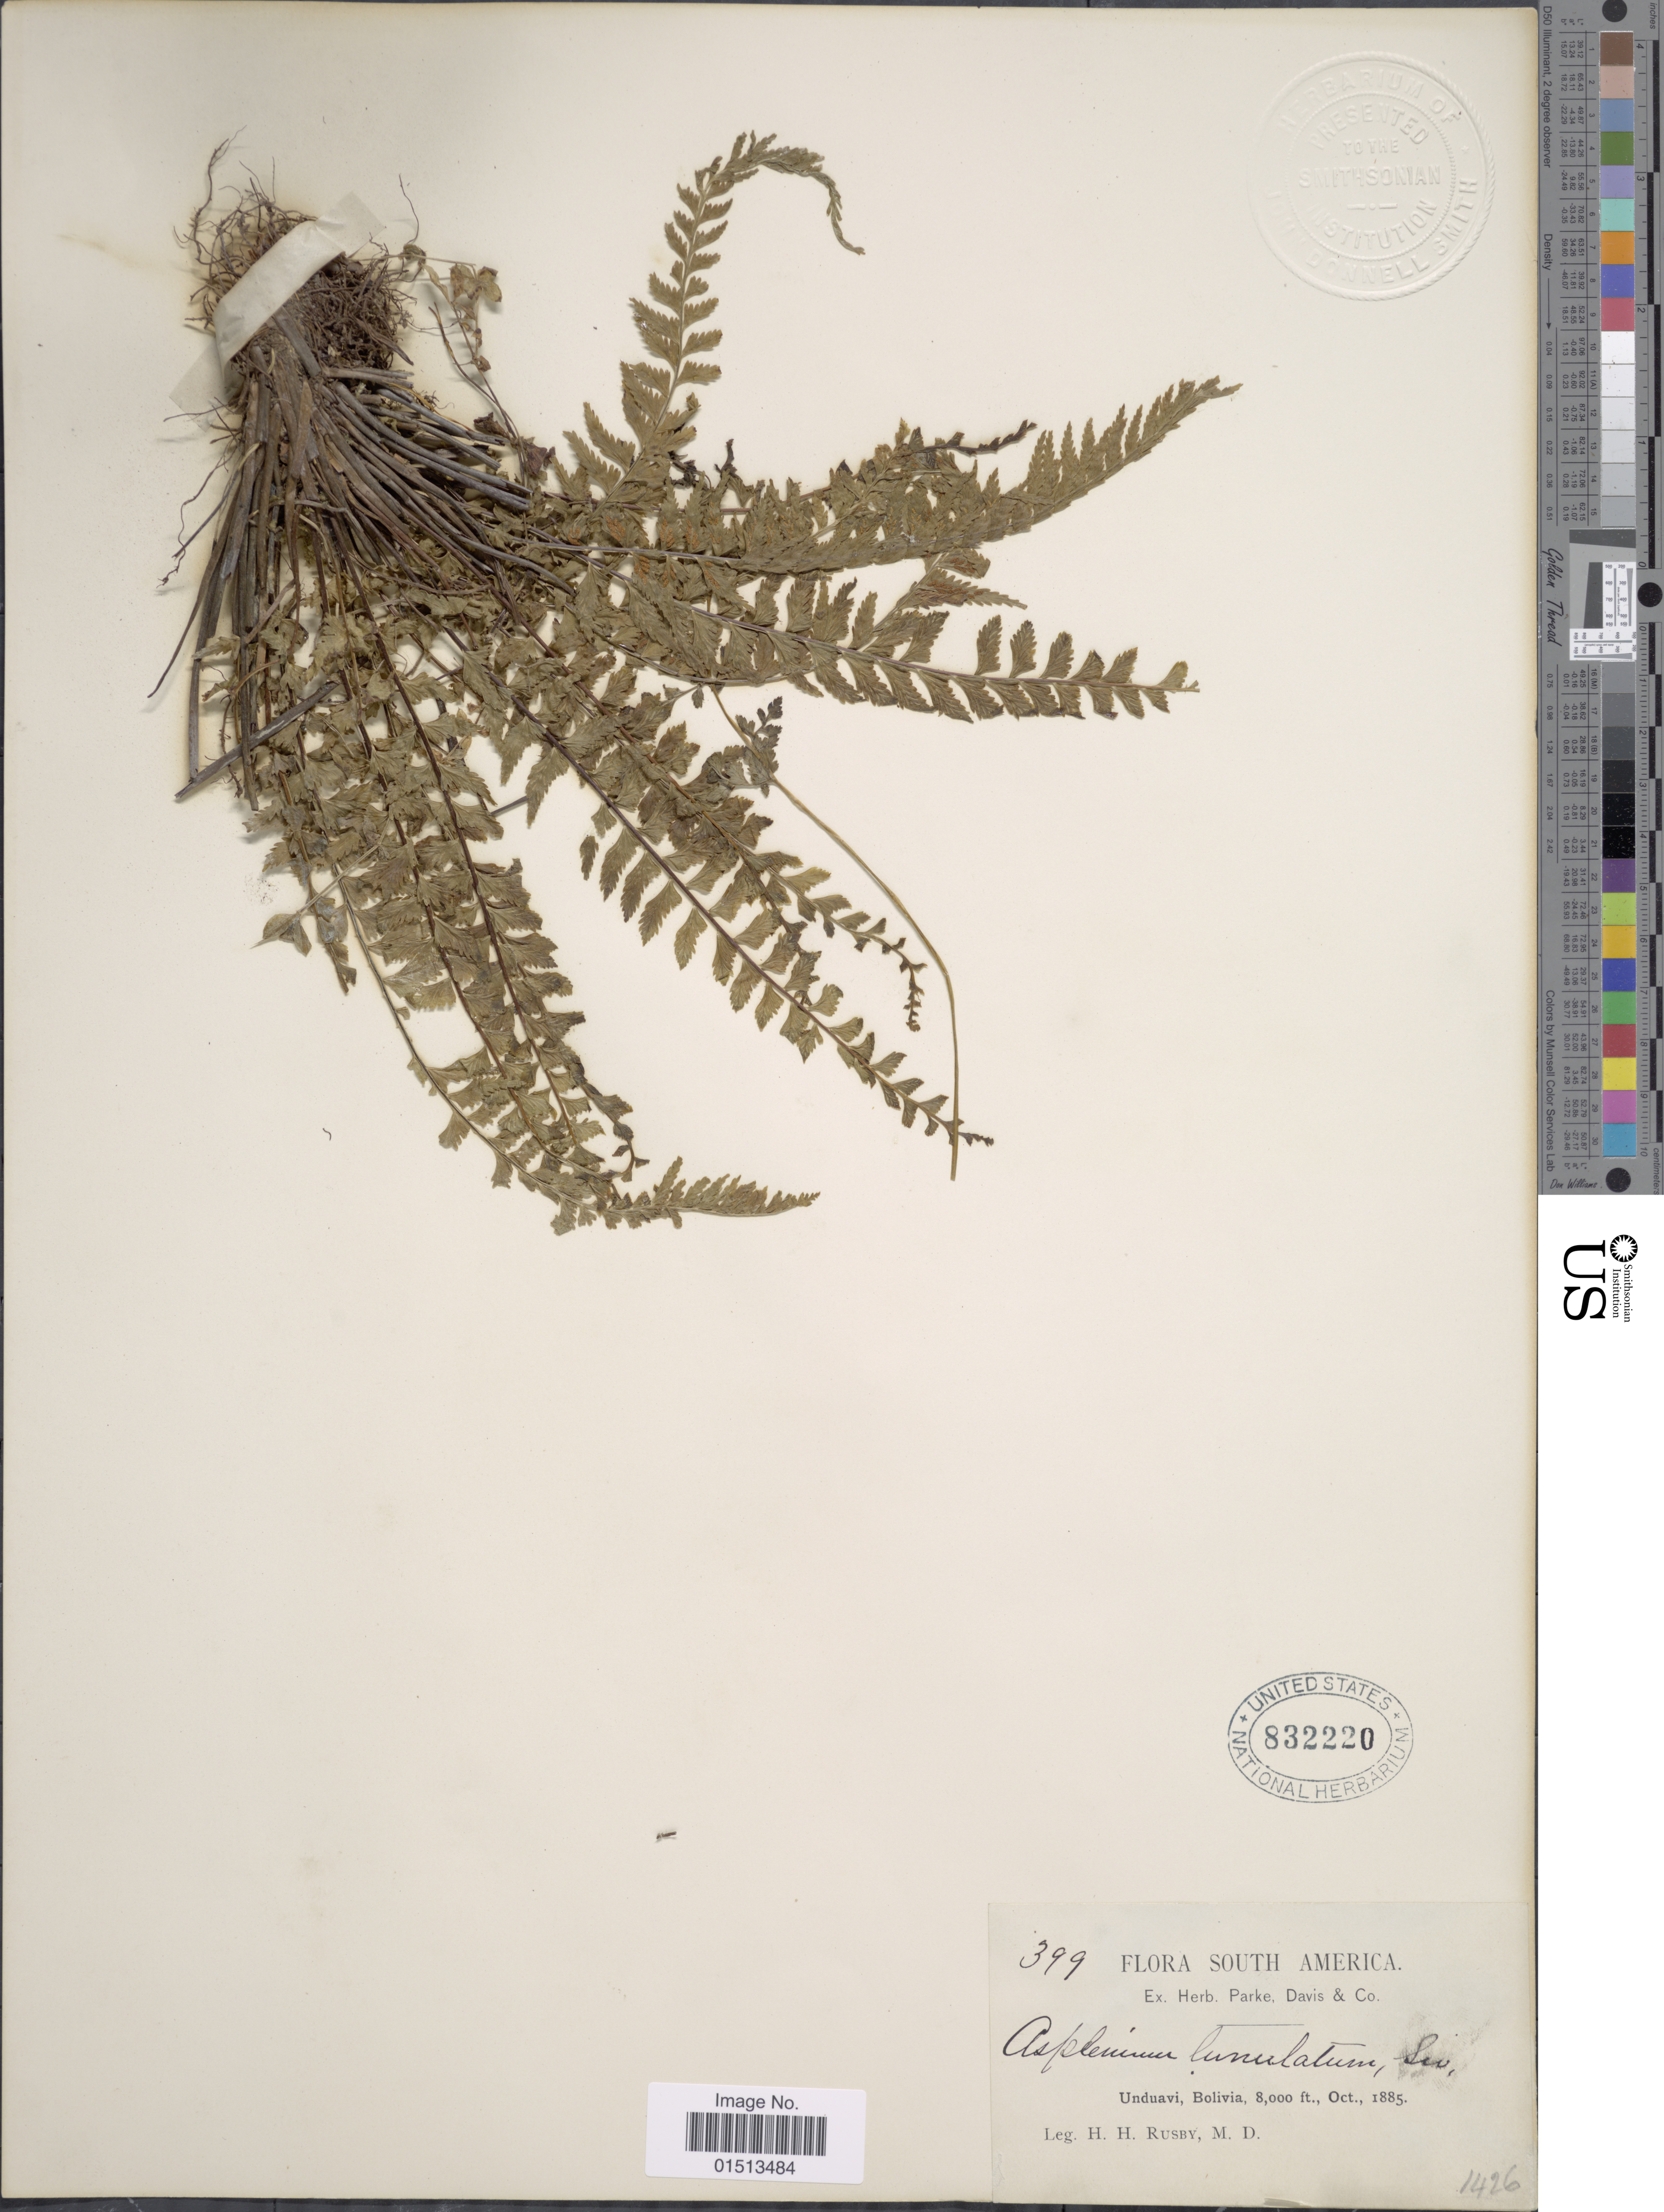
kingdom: Plantae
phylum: Tracheophyta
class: Polypodiopsida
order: Polypodiales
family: Aspleniaceae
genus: Asplenium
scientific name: Asplenium sp.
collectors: H. H. Rusby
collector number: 399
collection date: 1885-10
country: Bolivia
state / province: La Paz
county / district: Nor Yungas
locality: Unduavi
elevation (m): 2438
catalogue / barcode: US 832220